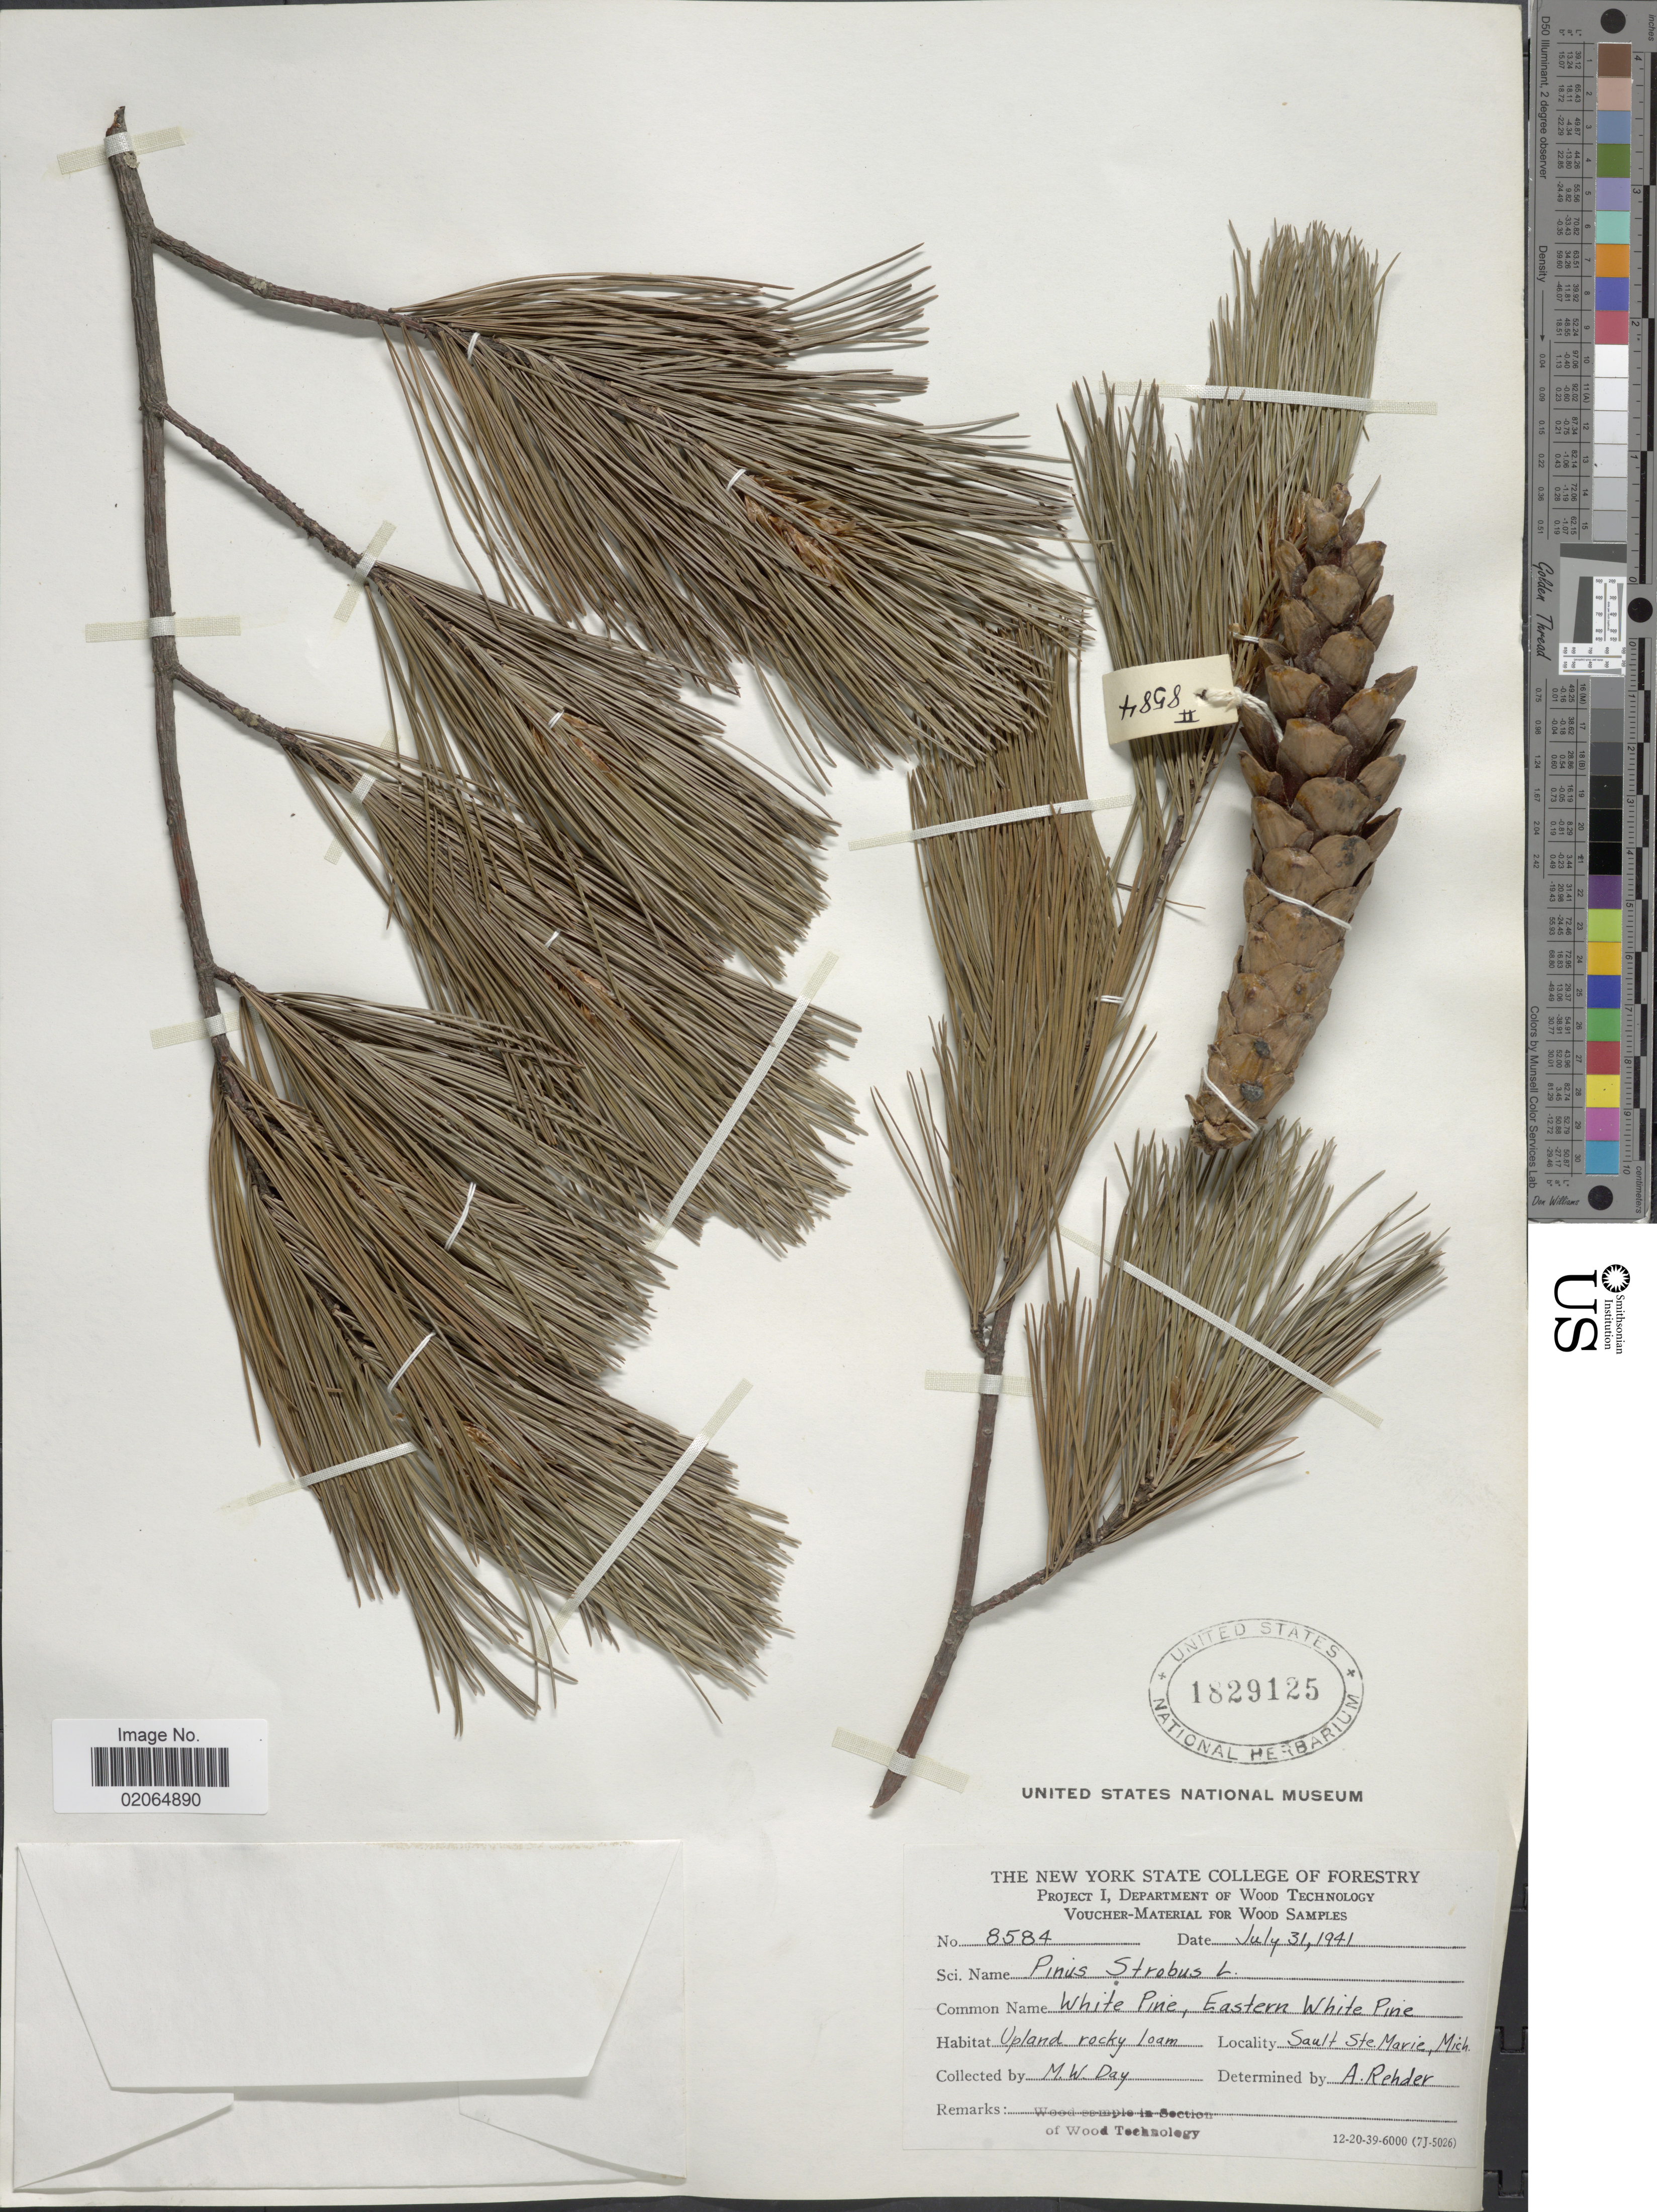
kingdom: Plantae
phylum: Tracheophyta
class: Pinopsida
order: Pinales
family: Pinaceae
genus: Pinus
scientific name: Pinus strobus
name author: L.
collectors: M. Day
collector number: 8584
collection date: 1941-07-31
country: United States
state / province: Michigan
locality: Eastern White Pine, Sault Ste. Marie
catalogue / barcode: US 1829125